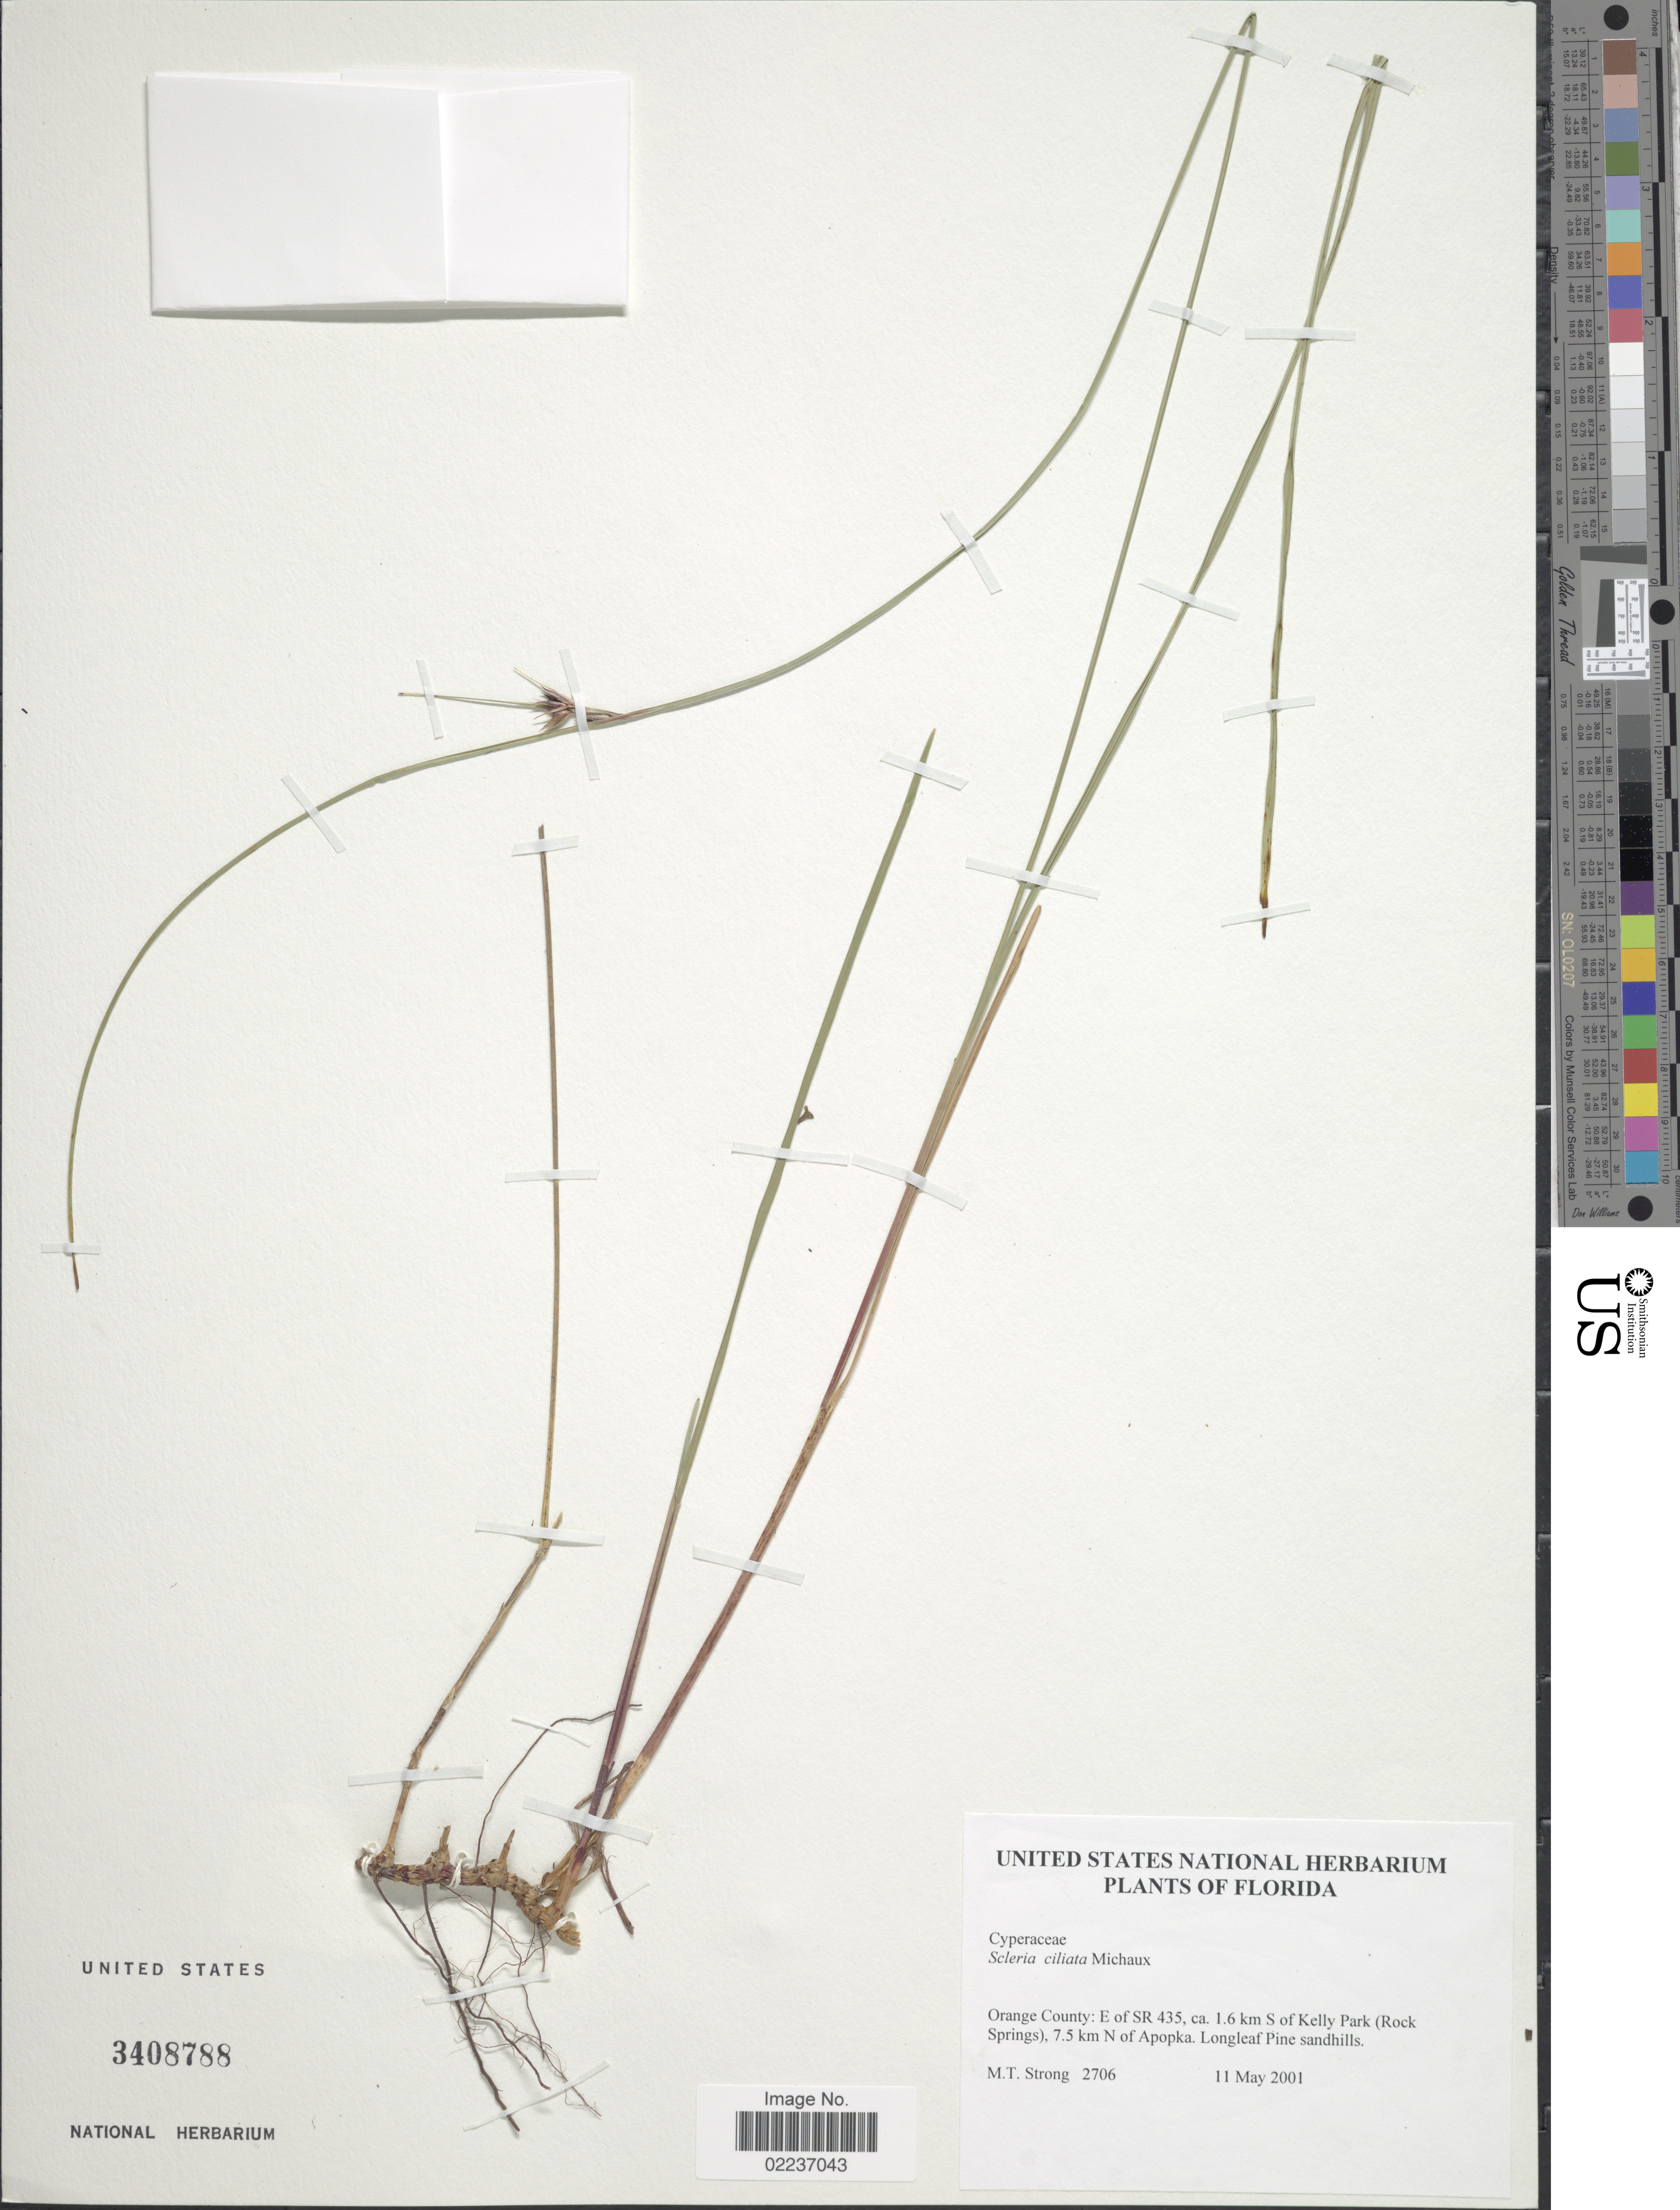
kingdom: Plantae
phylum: Tracheophyta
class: Liliopsida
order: Poales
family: Cyperaceae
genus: Scleria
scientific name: Scleria ciliata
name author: Michx.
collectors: M. T. Strong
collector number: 2706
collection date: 2001-05-11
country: United States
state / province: Florida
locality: Orange County: E of SR 435, ca. 1.6 km S of Kelly Park (Rock Springs), 7.5 km N of Apopka, longleaf Pine sandhills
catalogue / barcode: US 3408788